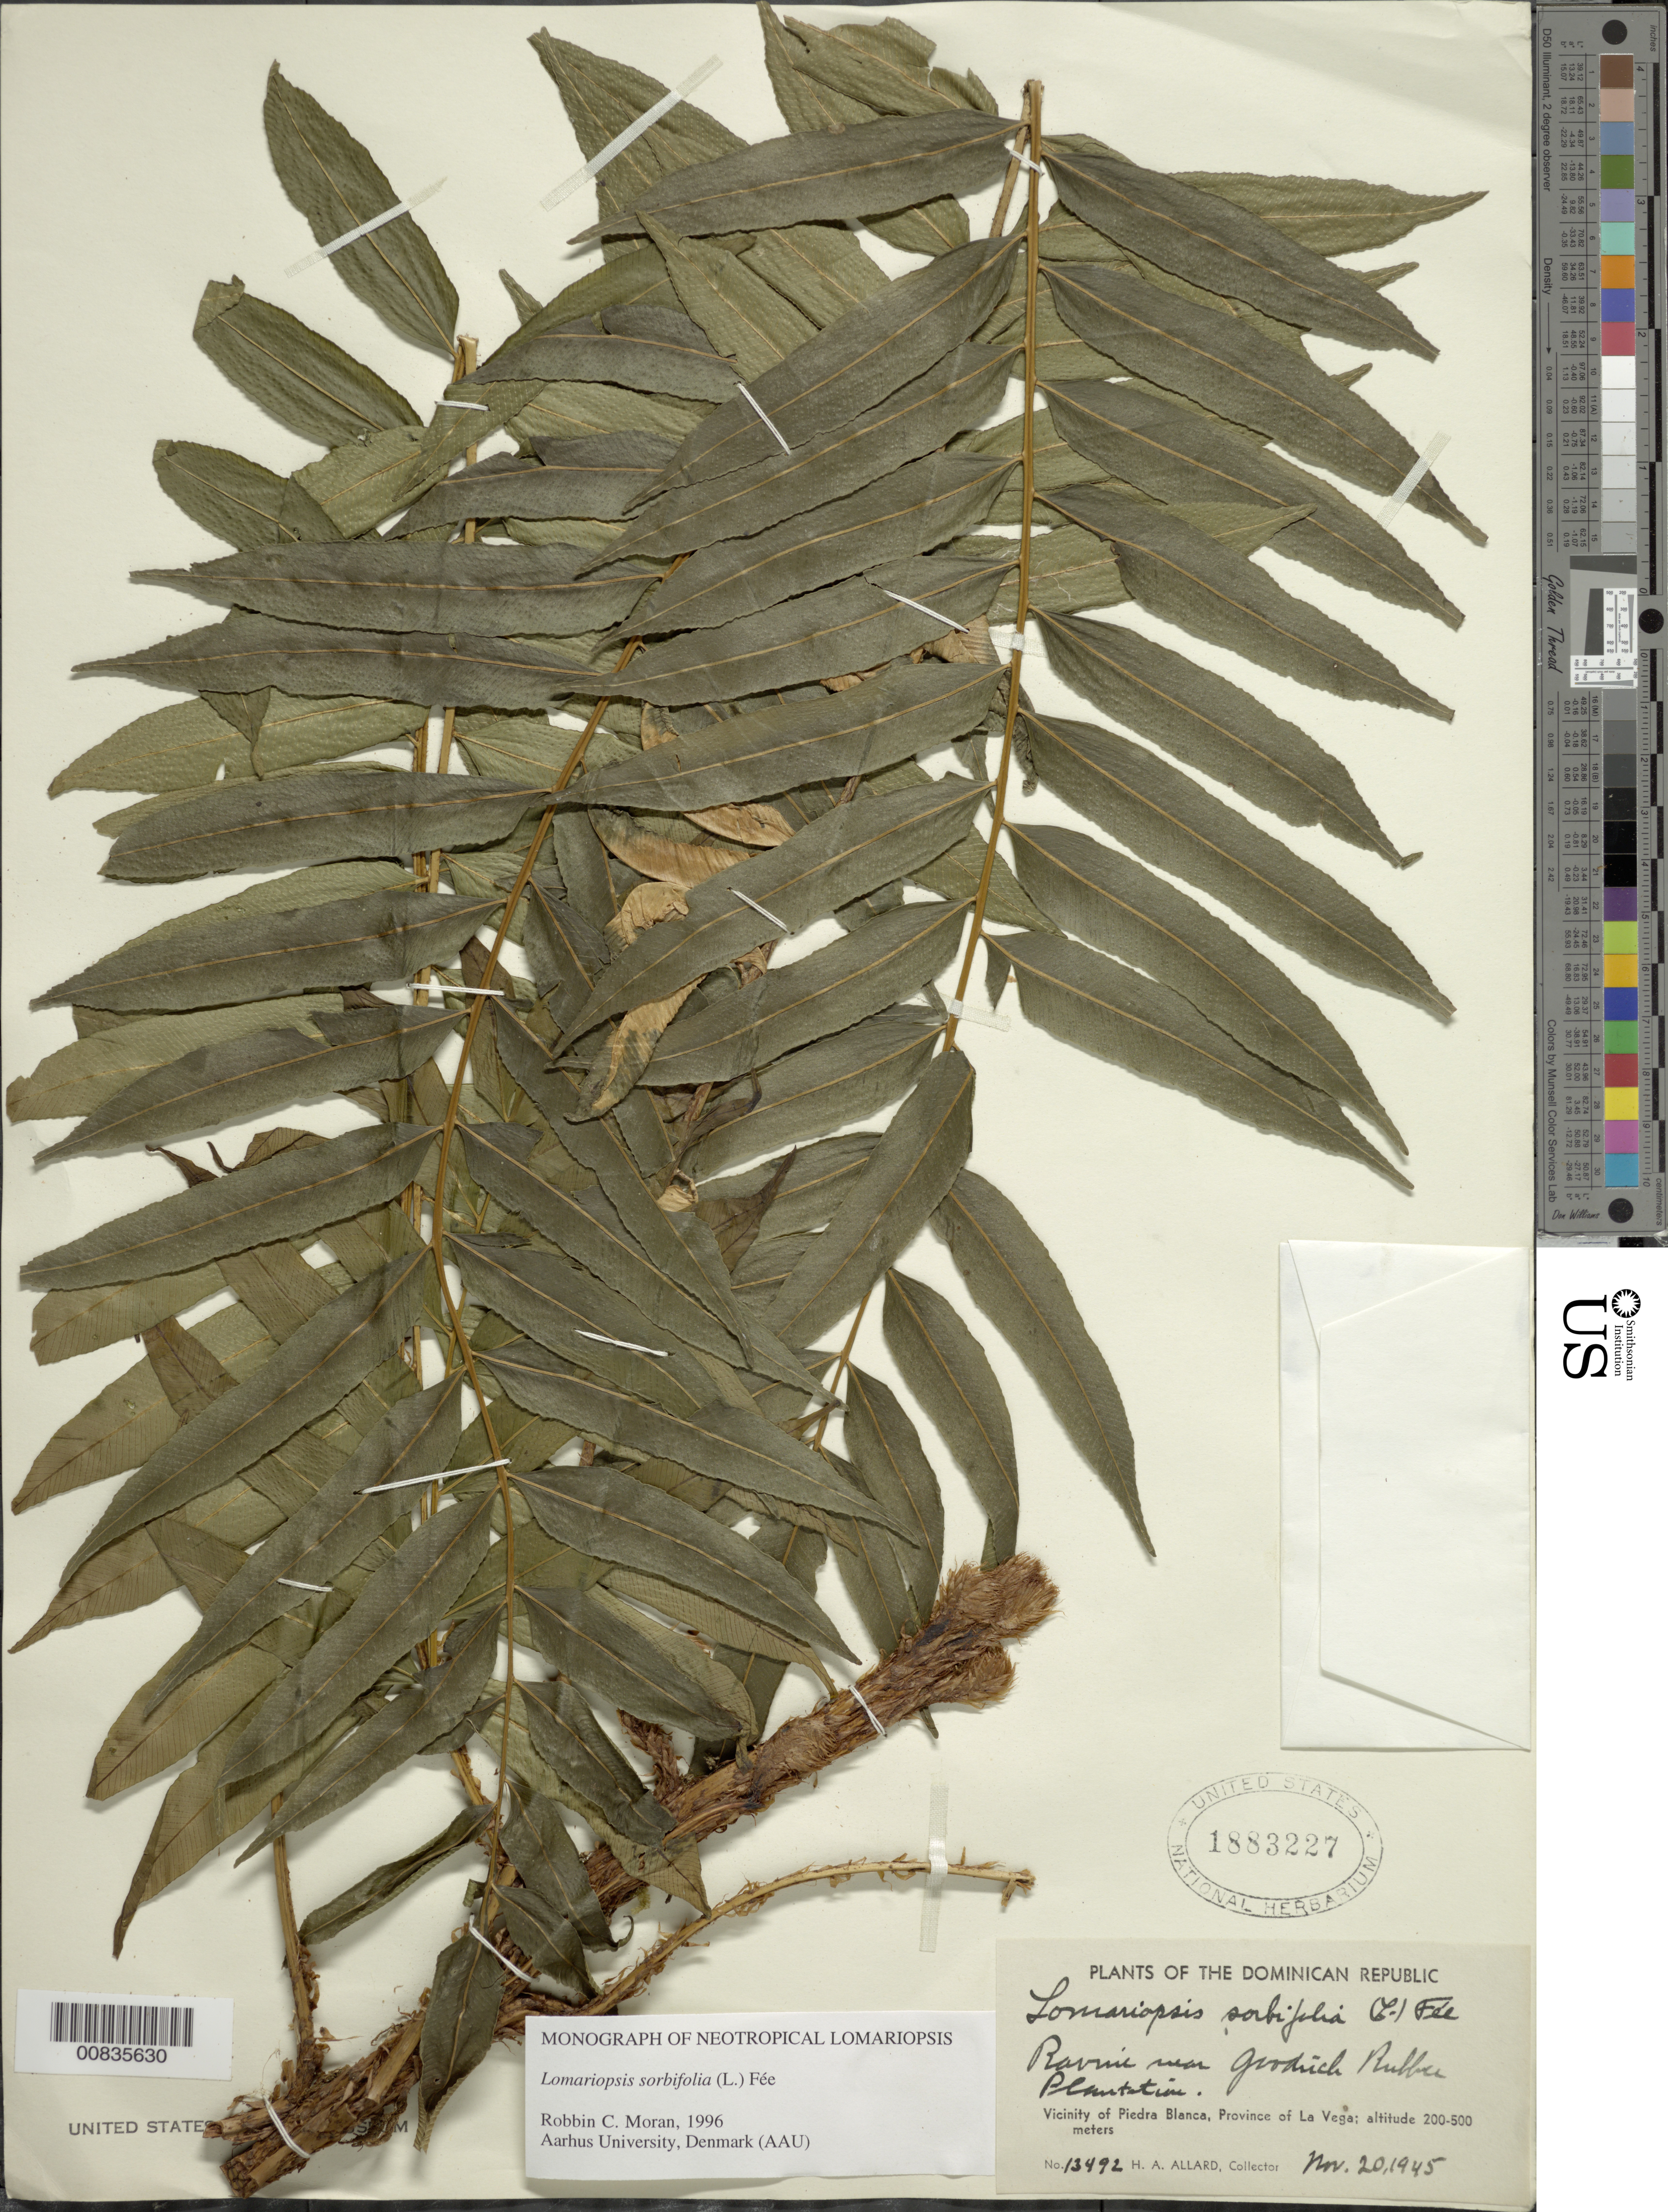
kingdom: Plantae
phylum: Tracheophyta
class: Polypodiopsida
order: Polypodiales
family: Lomariopsidaceae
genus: Lomariopsis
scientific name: Lomariopsis sorbifolia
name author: (L.) Fée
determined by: Moran, R. C.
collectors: H. A. Allard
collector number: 13492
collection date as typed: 20 Nov 1945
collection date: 1945-11-20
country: Dominican Republic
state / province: La Vega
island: Hispaniola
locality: Piedra Blanca vicinity, Goodrich Rubber Plantation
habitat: Ravine near plantation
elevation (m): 200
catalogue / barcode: US 1883227